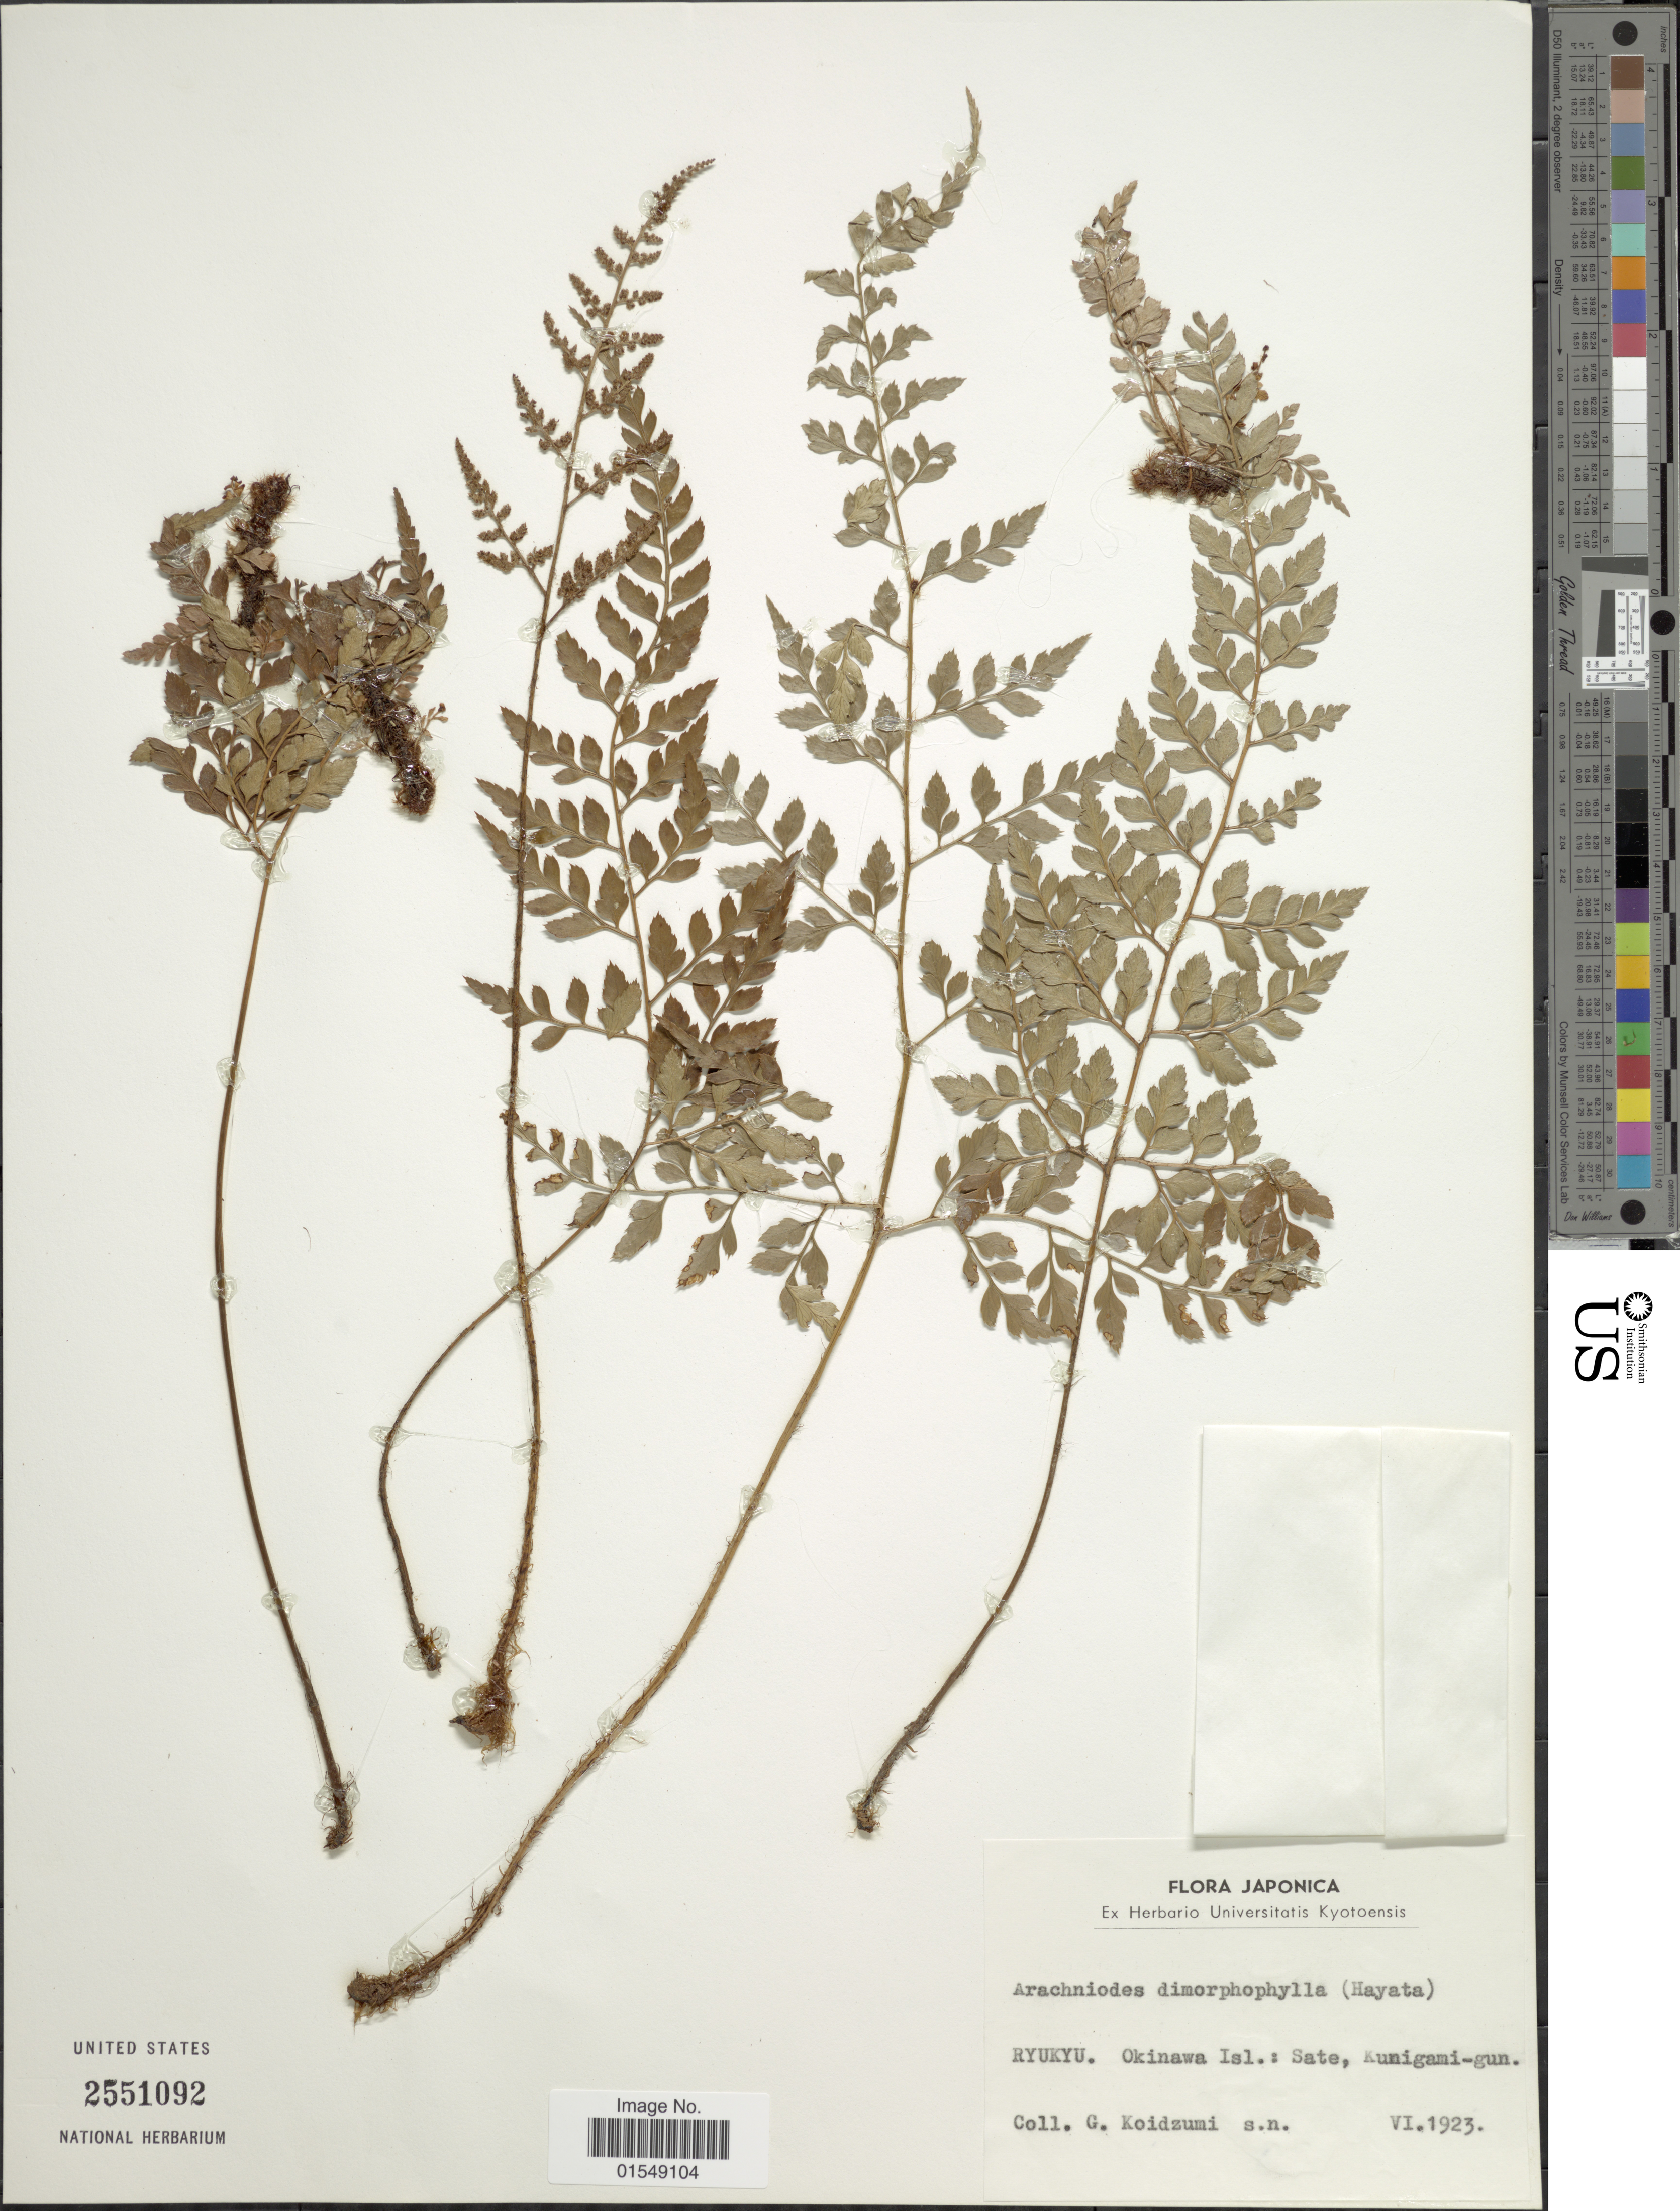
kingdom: Plantae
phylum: Tracheophyta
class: Polypodiopsida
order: Polypodiales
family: Dryopteridaceae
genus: Arachniodes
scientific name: Arachniodes dimorphophyllum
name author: (Hayata) Ching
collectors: G. Koidzumi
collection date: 1923-06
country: Japan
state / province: Okinawa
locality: Okinawa Isl.: state, Kunigami-gun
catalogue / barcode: US 2551092